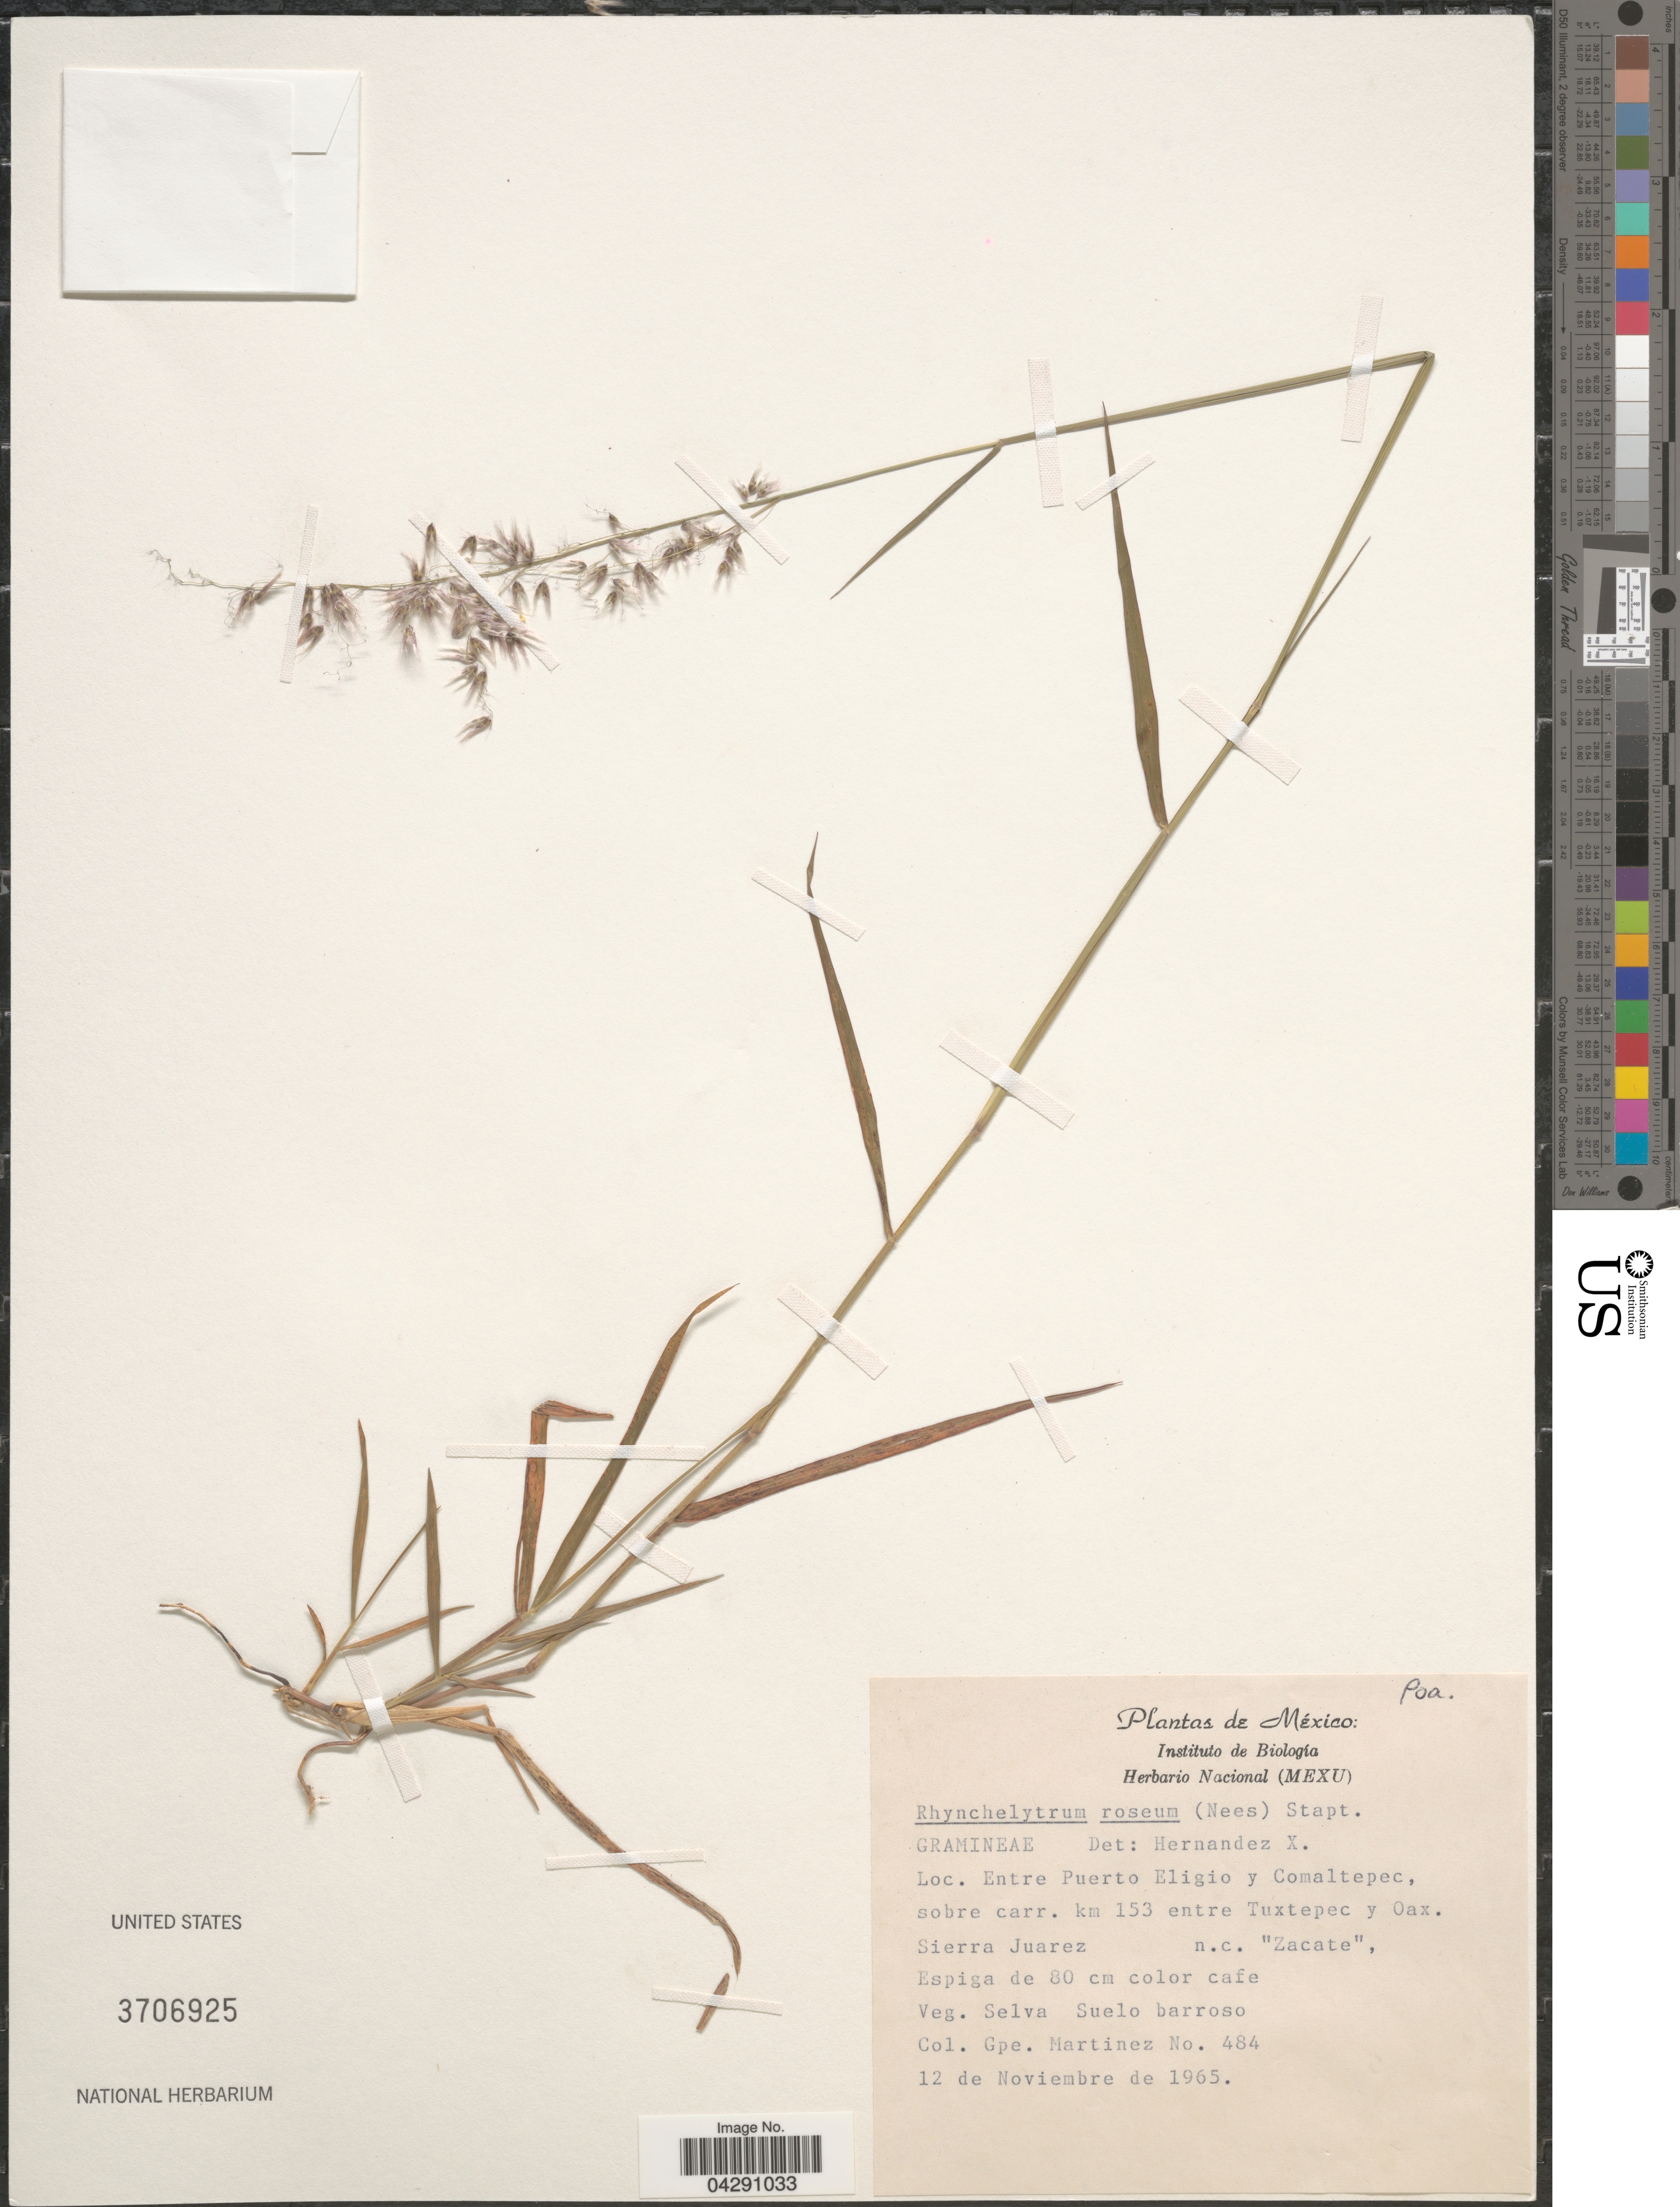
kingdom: Plantae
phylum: Tracheophyta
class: Liliopsida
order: Poales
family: Poaceae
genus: Melinis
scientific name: Melinis repens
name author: (Willd.) Zizka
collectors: G. Martinez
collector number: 484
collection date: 1965-11-12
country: Mexico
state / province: Oaxaca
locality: Entre Puerto Eligio y Comaltepec, sobre carr. km 153 entre Tuxtepec y Oax. Sierra Juarez.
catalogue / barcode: US 3706925